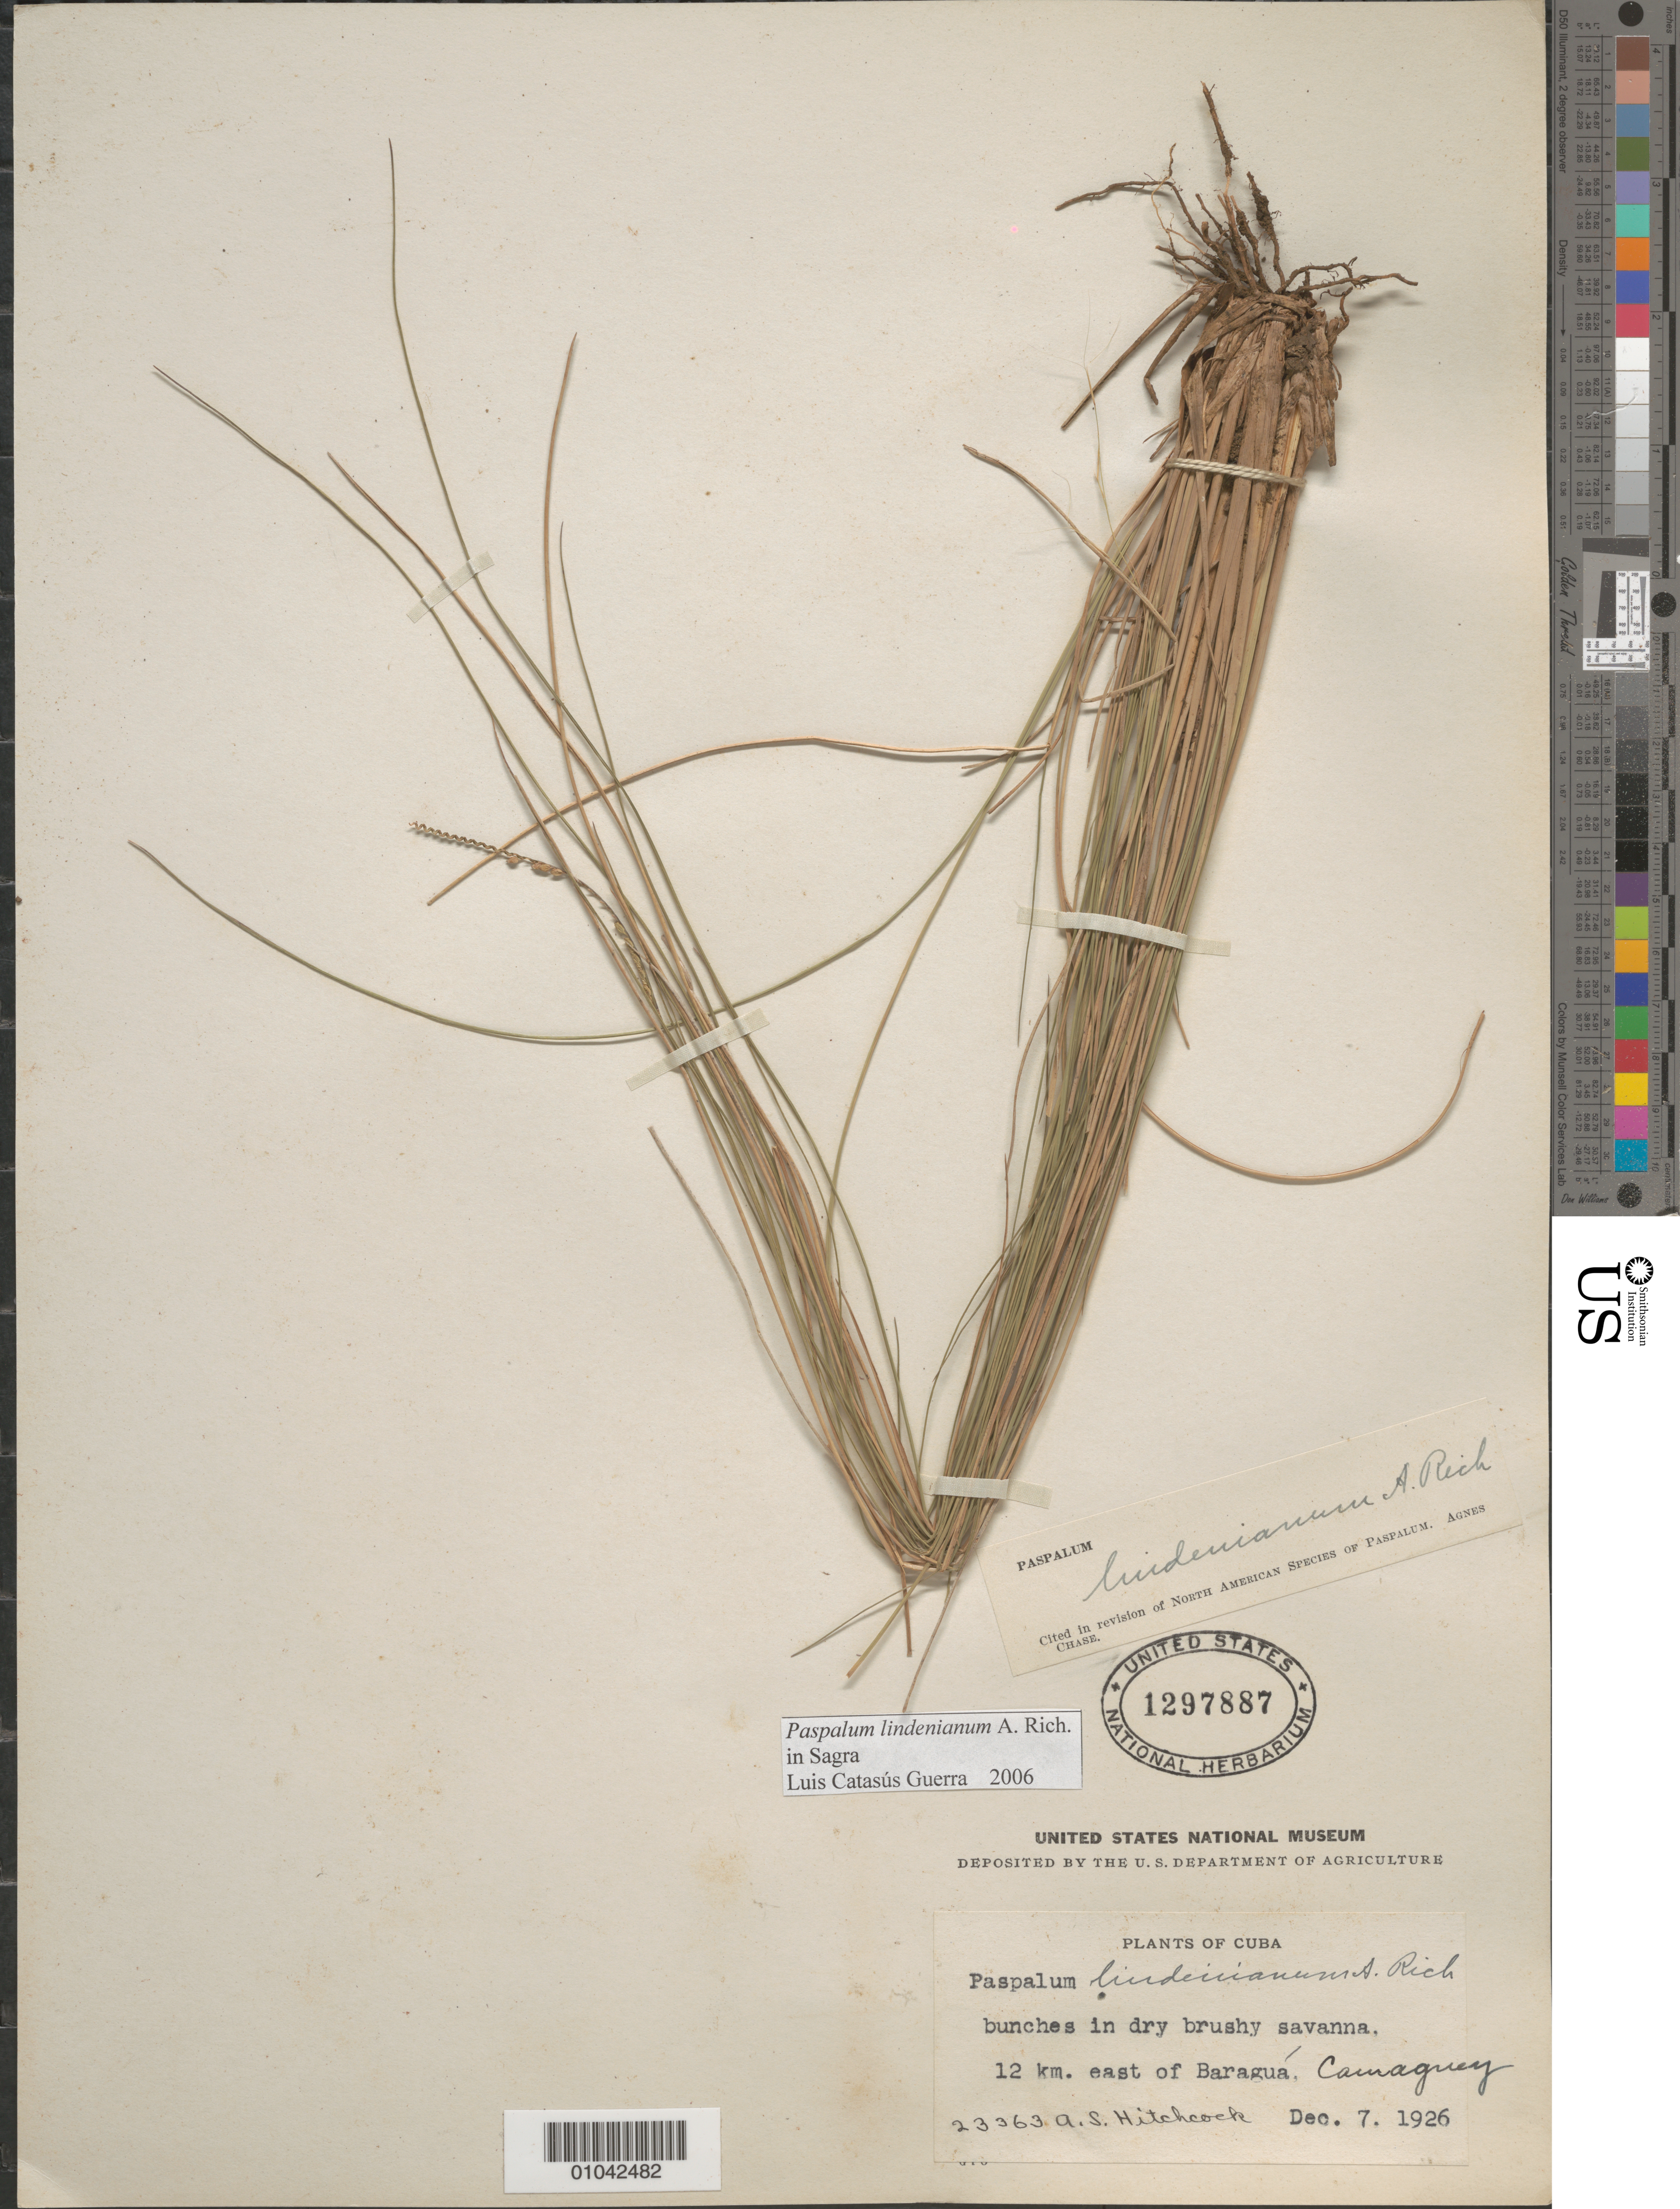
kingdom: Plantae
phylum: Tracheophyta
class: Liliopsida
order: Poales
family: Poaceae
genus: Paspalum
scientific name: Paspalum lindenianum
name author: A. Rich.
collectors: A. S. Hitchcock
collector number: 23363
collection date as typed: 07 Dec 1926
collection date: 1926-12-07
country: Cuba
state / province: Camagüey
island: Cuba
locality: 12 km E of Baragua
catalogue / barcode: US 1297887